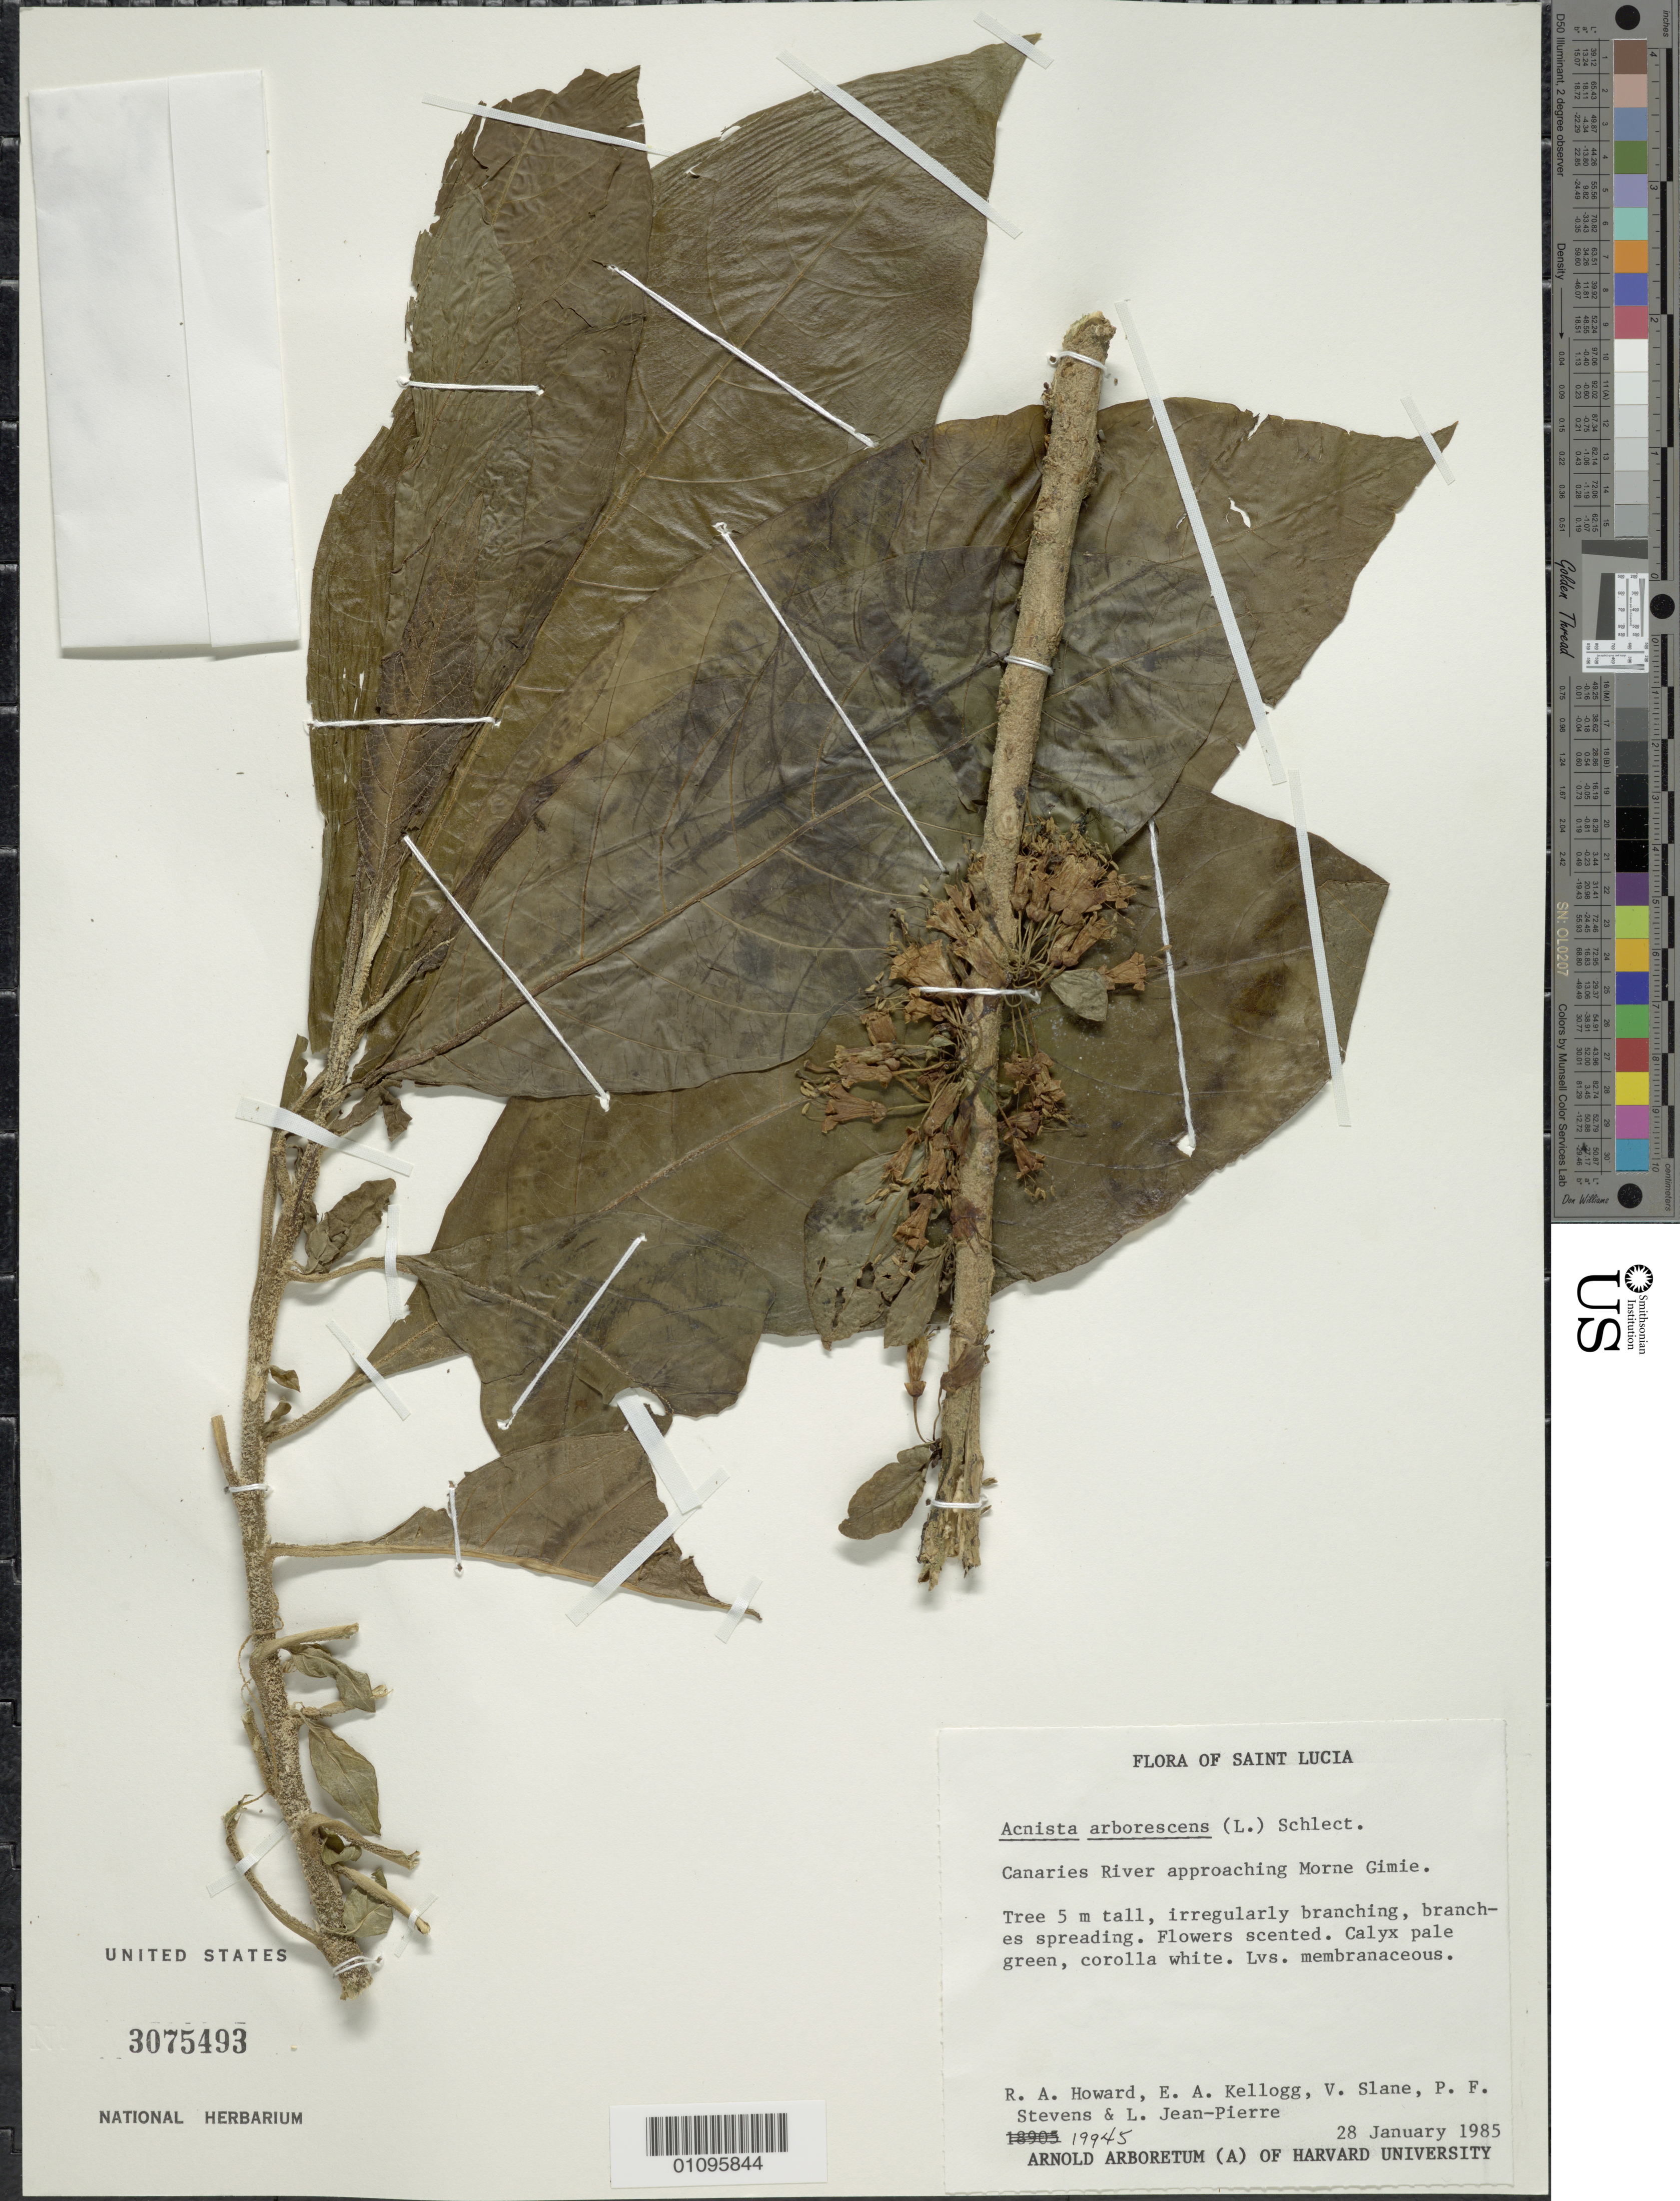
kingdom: Plantae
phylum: Tracheophyta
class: Magnoliopsida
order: Solanales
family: Solanaceae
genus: Acnistus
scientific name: Acnistus arborescens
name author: (L.) Schltdl.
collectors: R. A. Howard, E. A. Kellogg, V. Slane, P. F. Stevens & L. L. Jean-Pierre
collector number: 19945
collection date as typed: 28 Jan 1985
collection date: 1985-01-28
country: St. Lucia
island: St. Lucia I.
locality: Canaries River, approaching Morne Gimie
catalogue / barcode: US 3075493